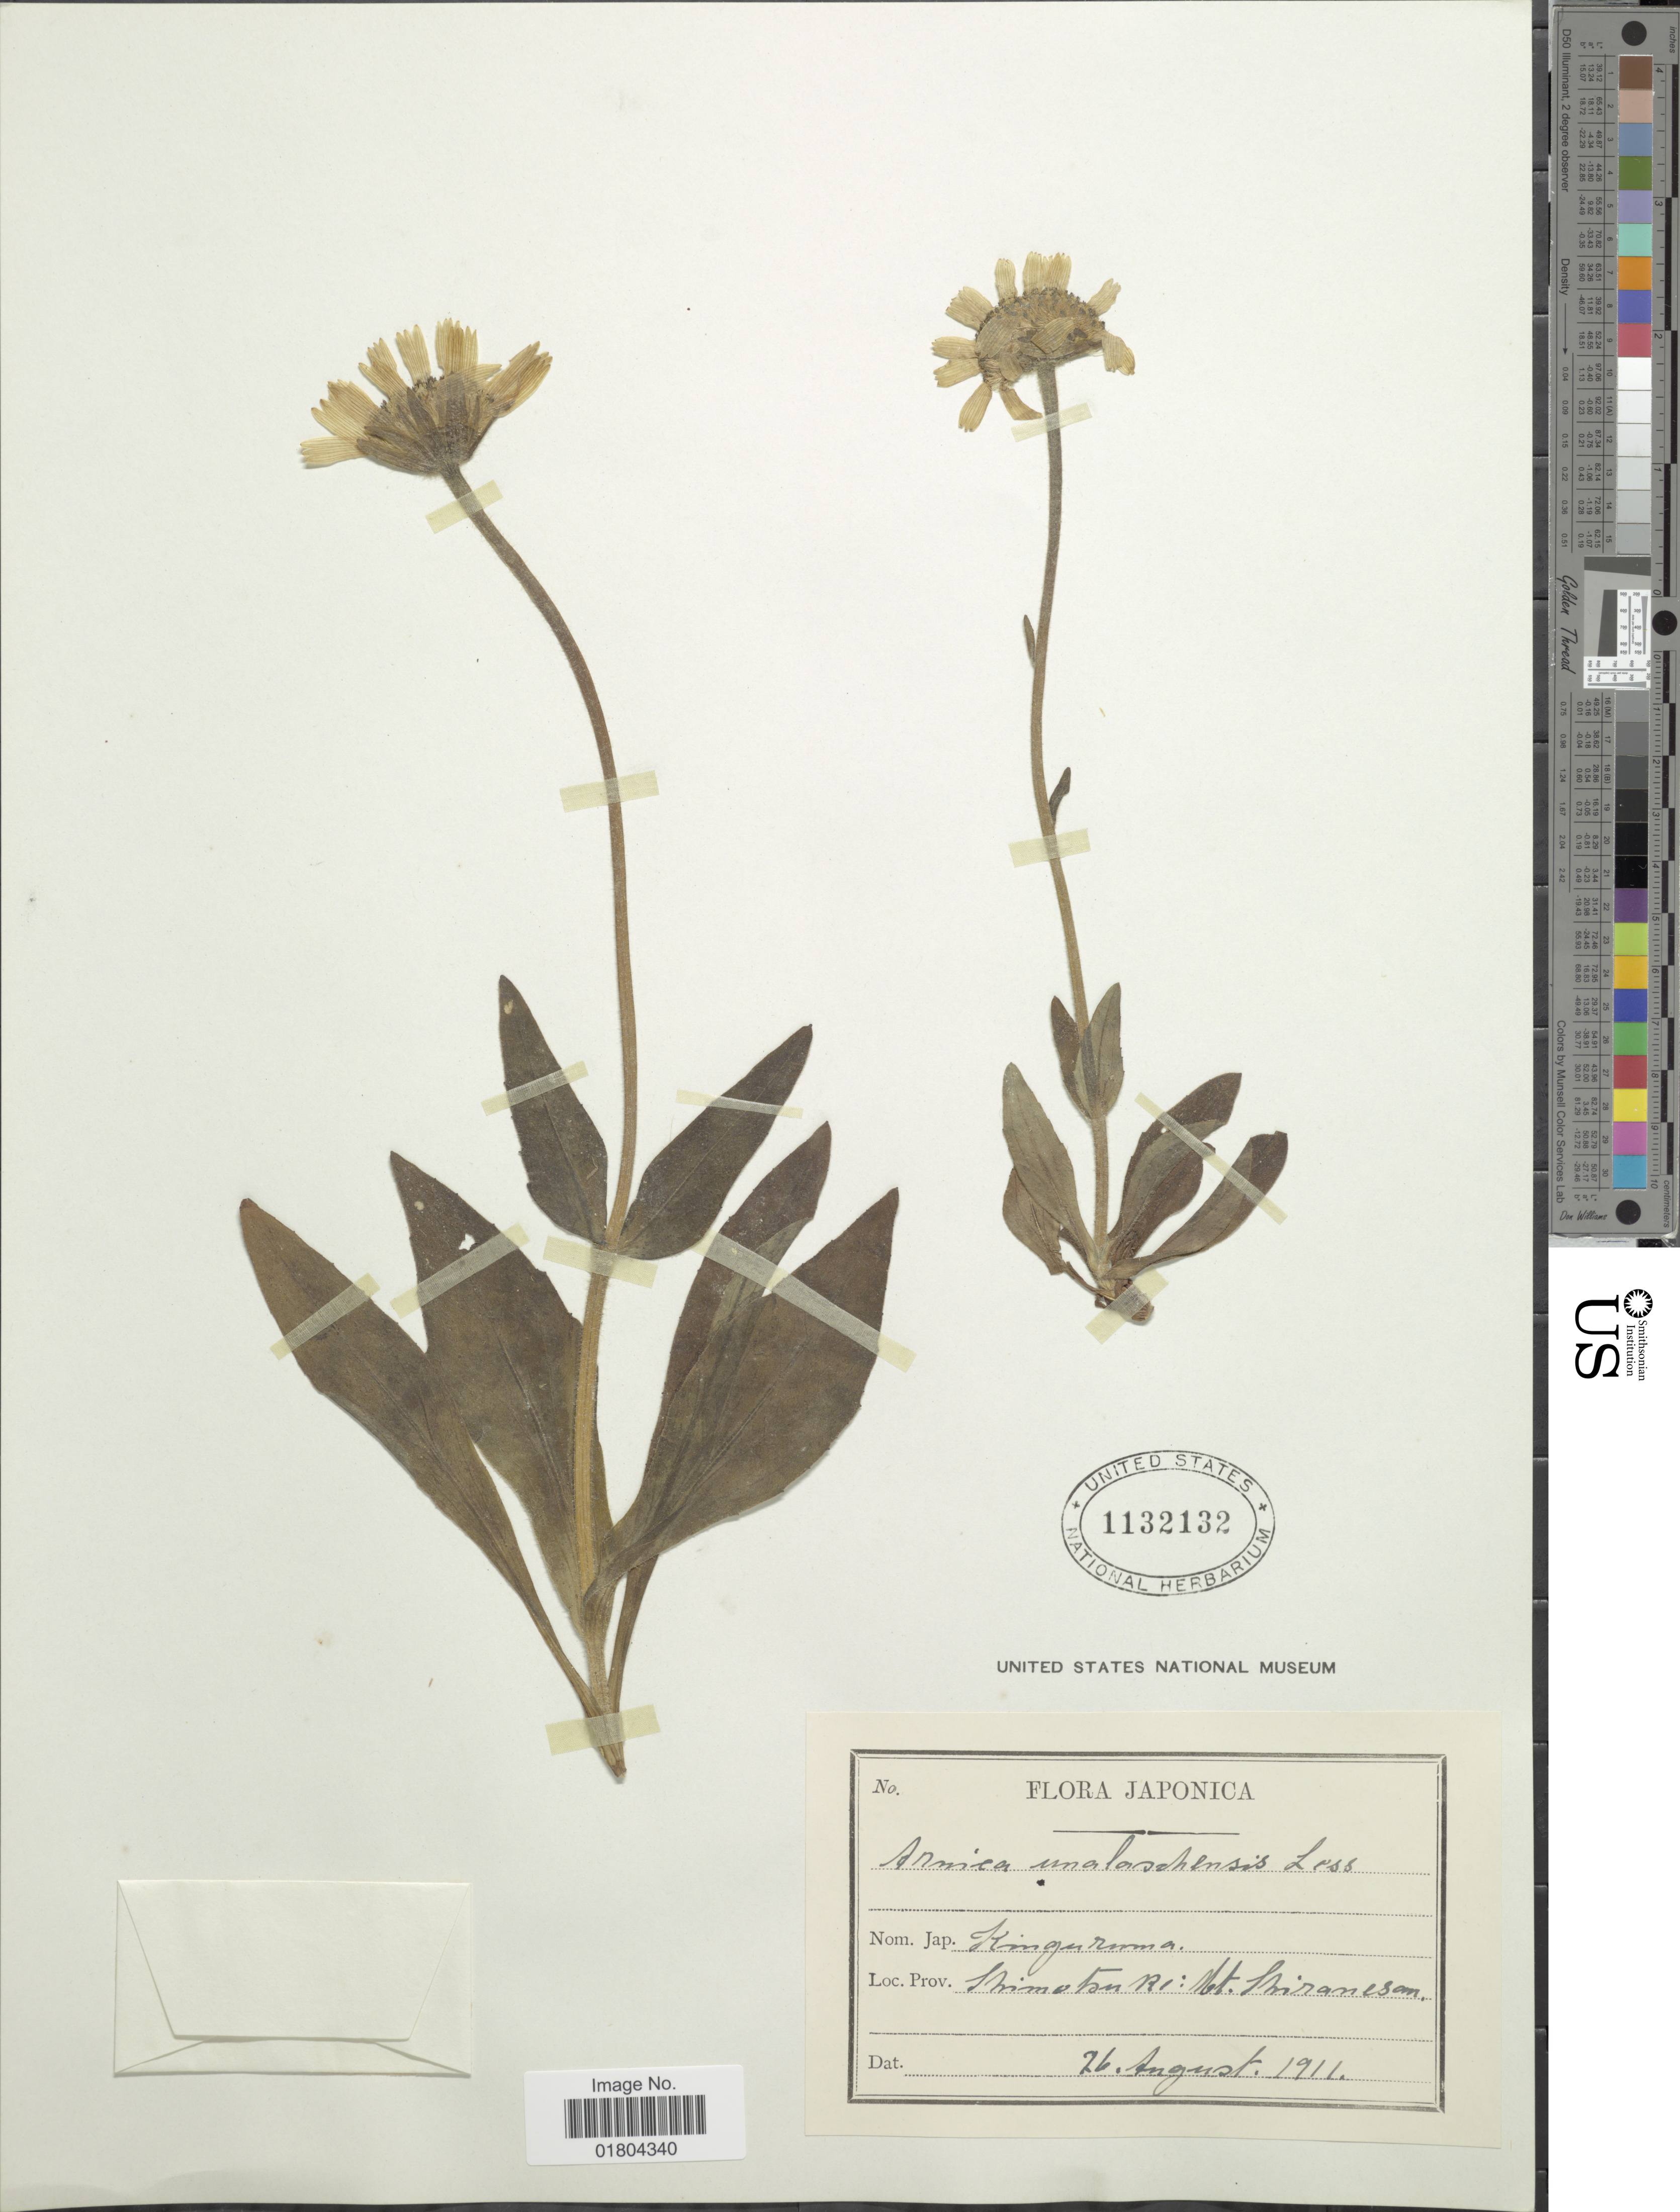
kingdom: Plantae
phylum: Tracheophyta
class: Magnoliopsida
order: Asterales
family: Asteraceae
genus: Arnica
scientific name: Arnica unalaschcensis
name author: Less.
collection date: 1911-08-26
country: Japan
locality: Shimotsuki: Mt Shiranesan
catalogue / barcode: US 1132132